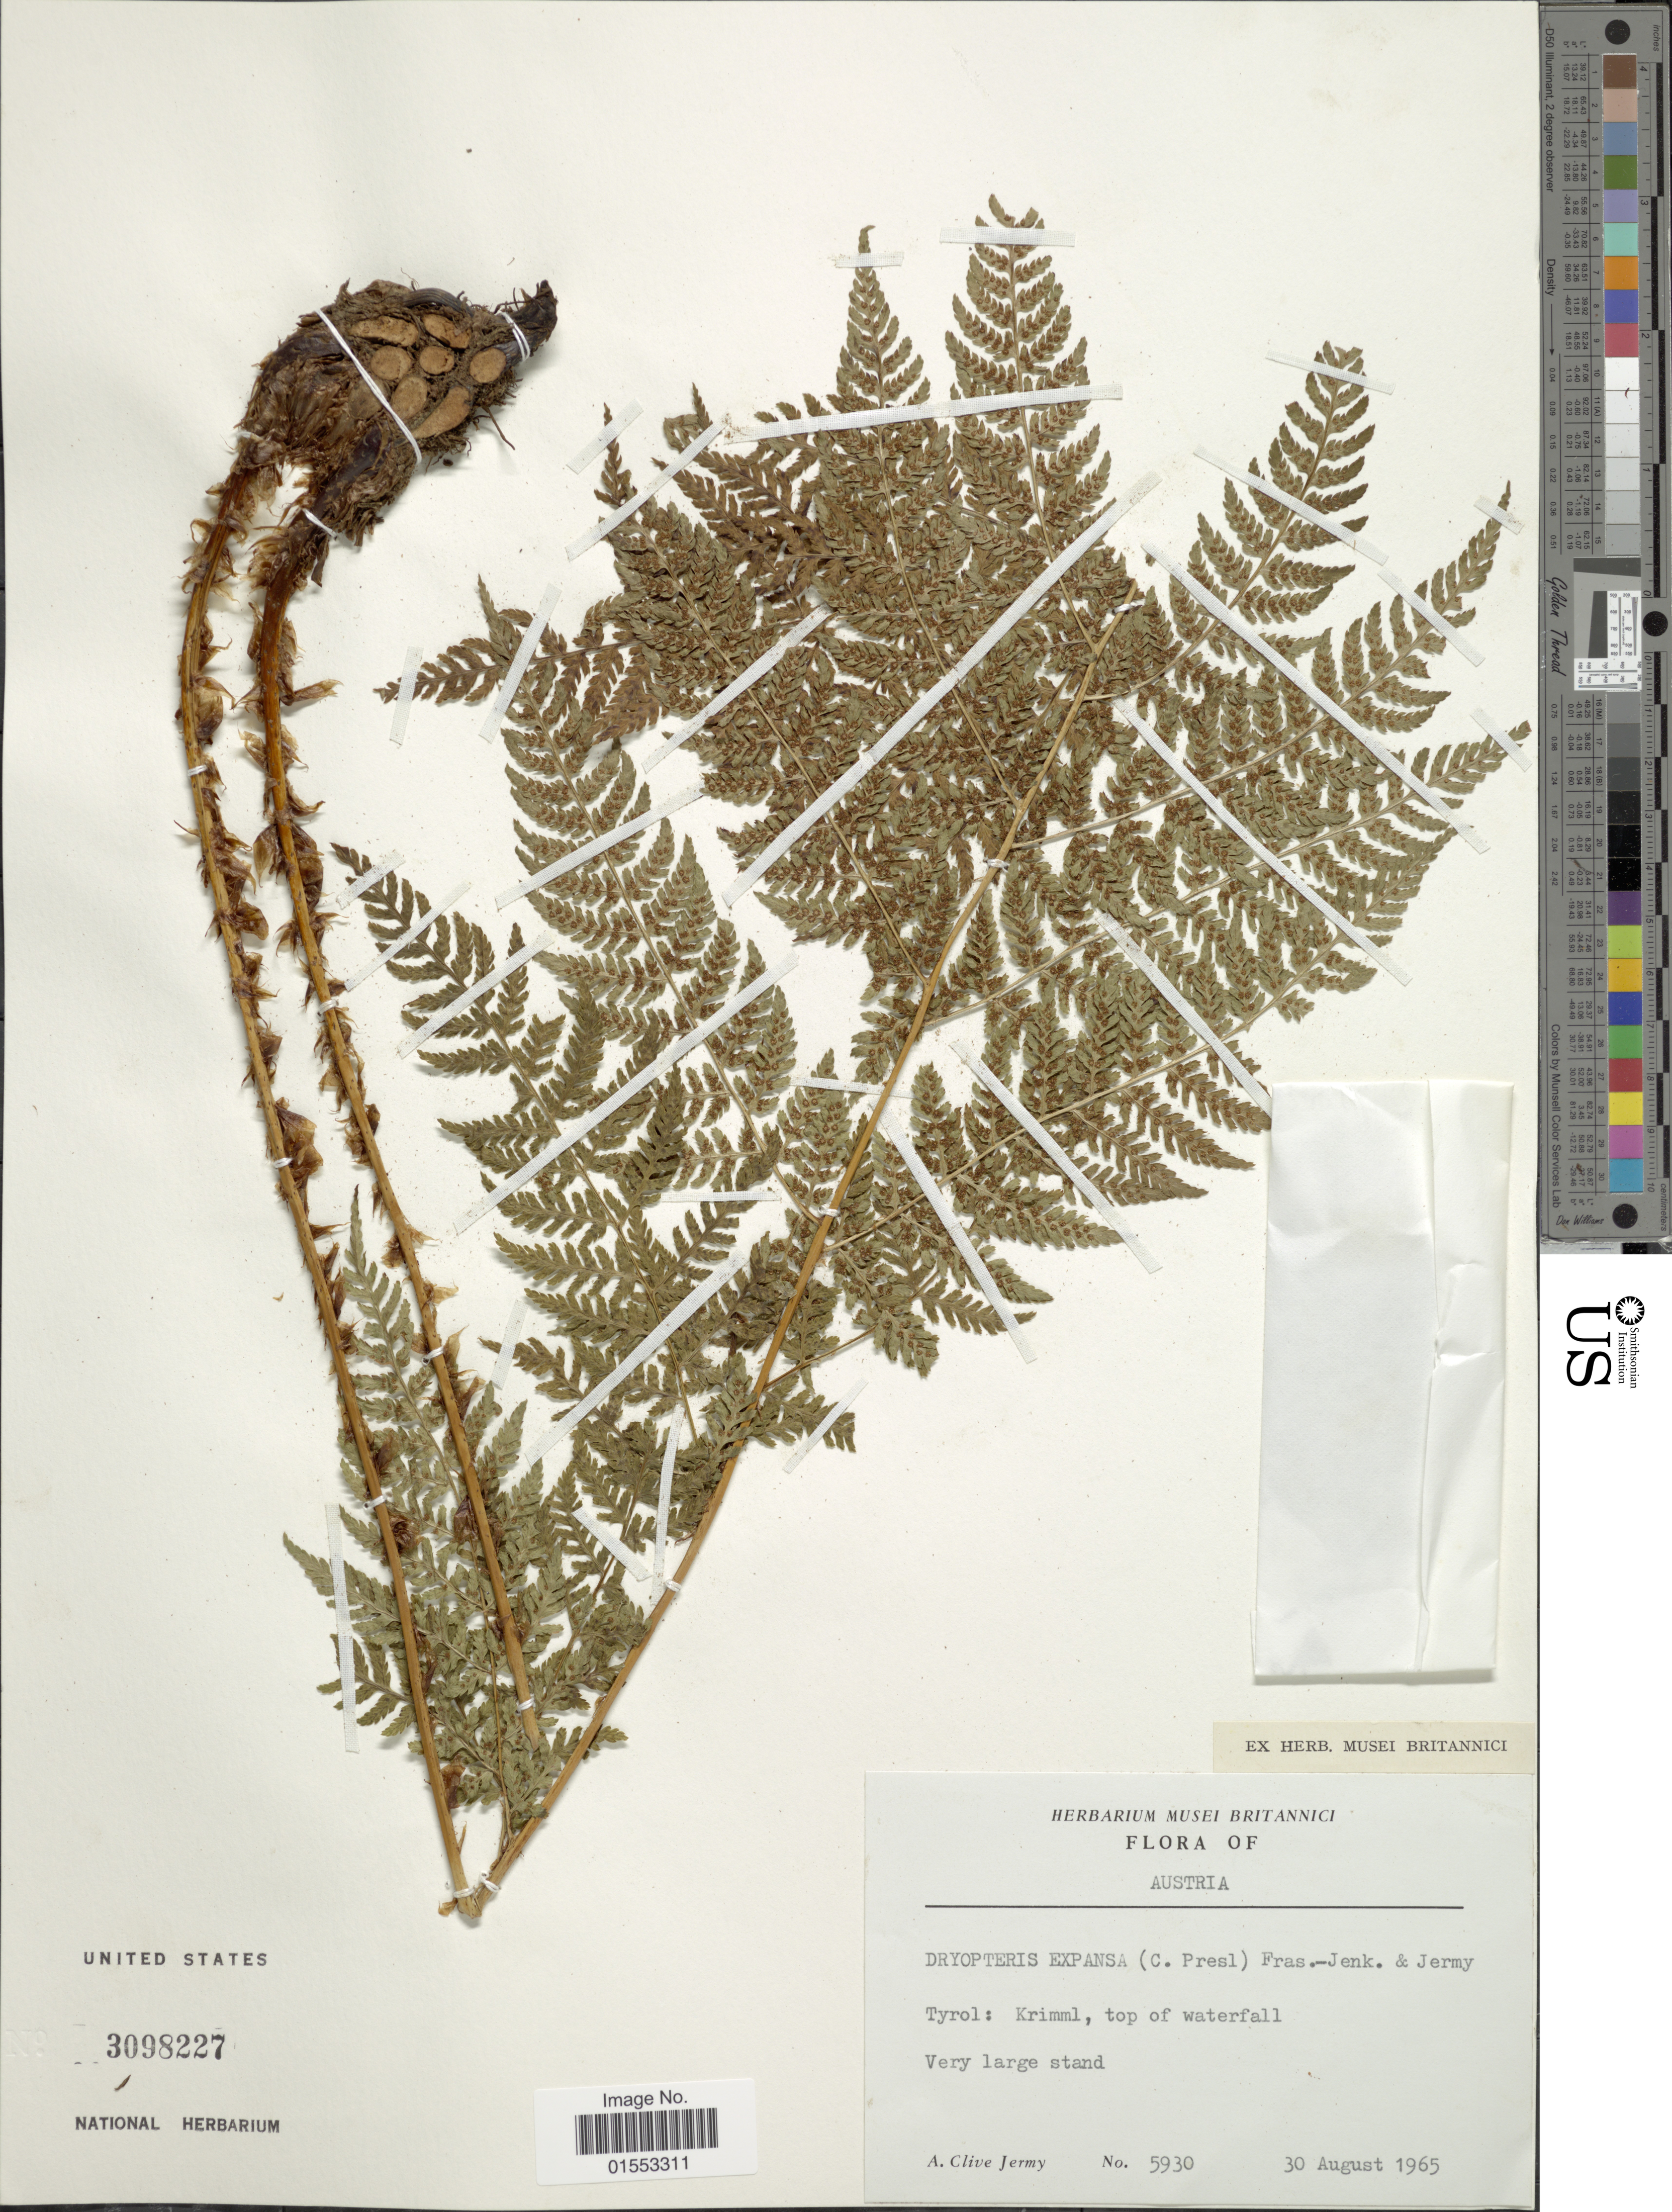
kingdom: Plantae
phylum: Tracheophyta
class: Polypodiopsida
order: Polypodiales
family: Dryopteridaceae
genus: Dryopteris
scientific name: Dryopteris expansa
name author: (C. Presl) Fraser-Jenk. & Jermy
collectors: A. Jermy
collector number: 5930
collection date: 1965-08-30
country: Austria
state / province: Tirol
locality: Tyrol: Krimml, top of waterfall. Austria,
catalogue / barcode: US 3098227